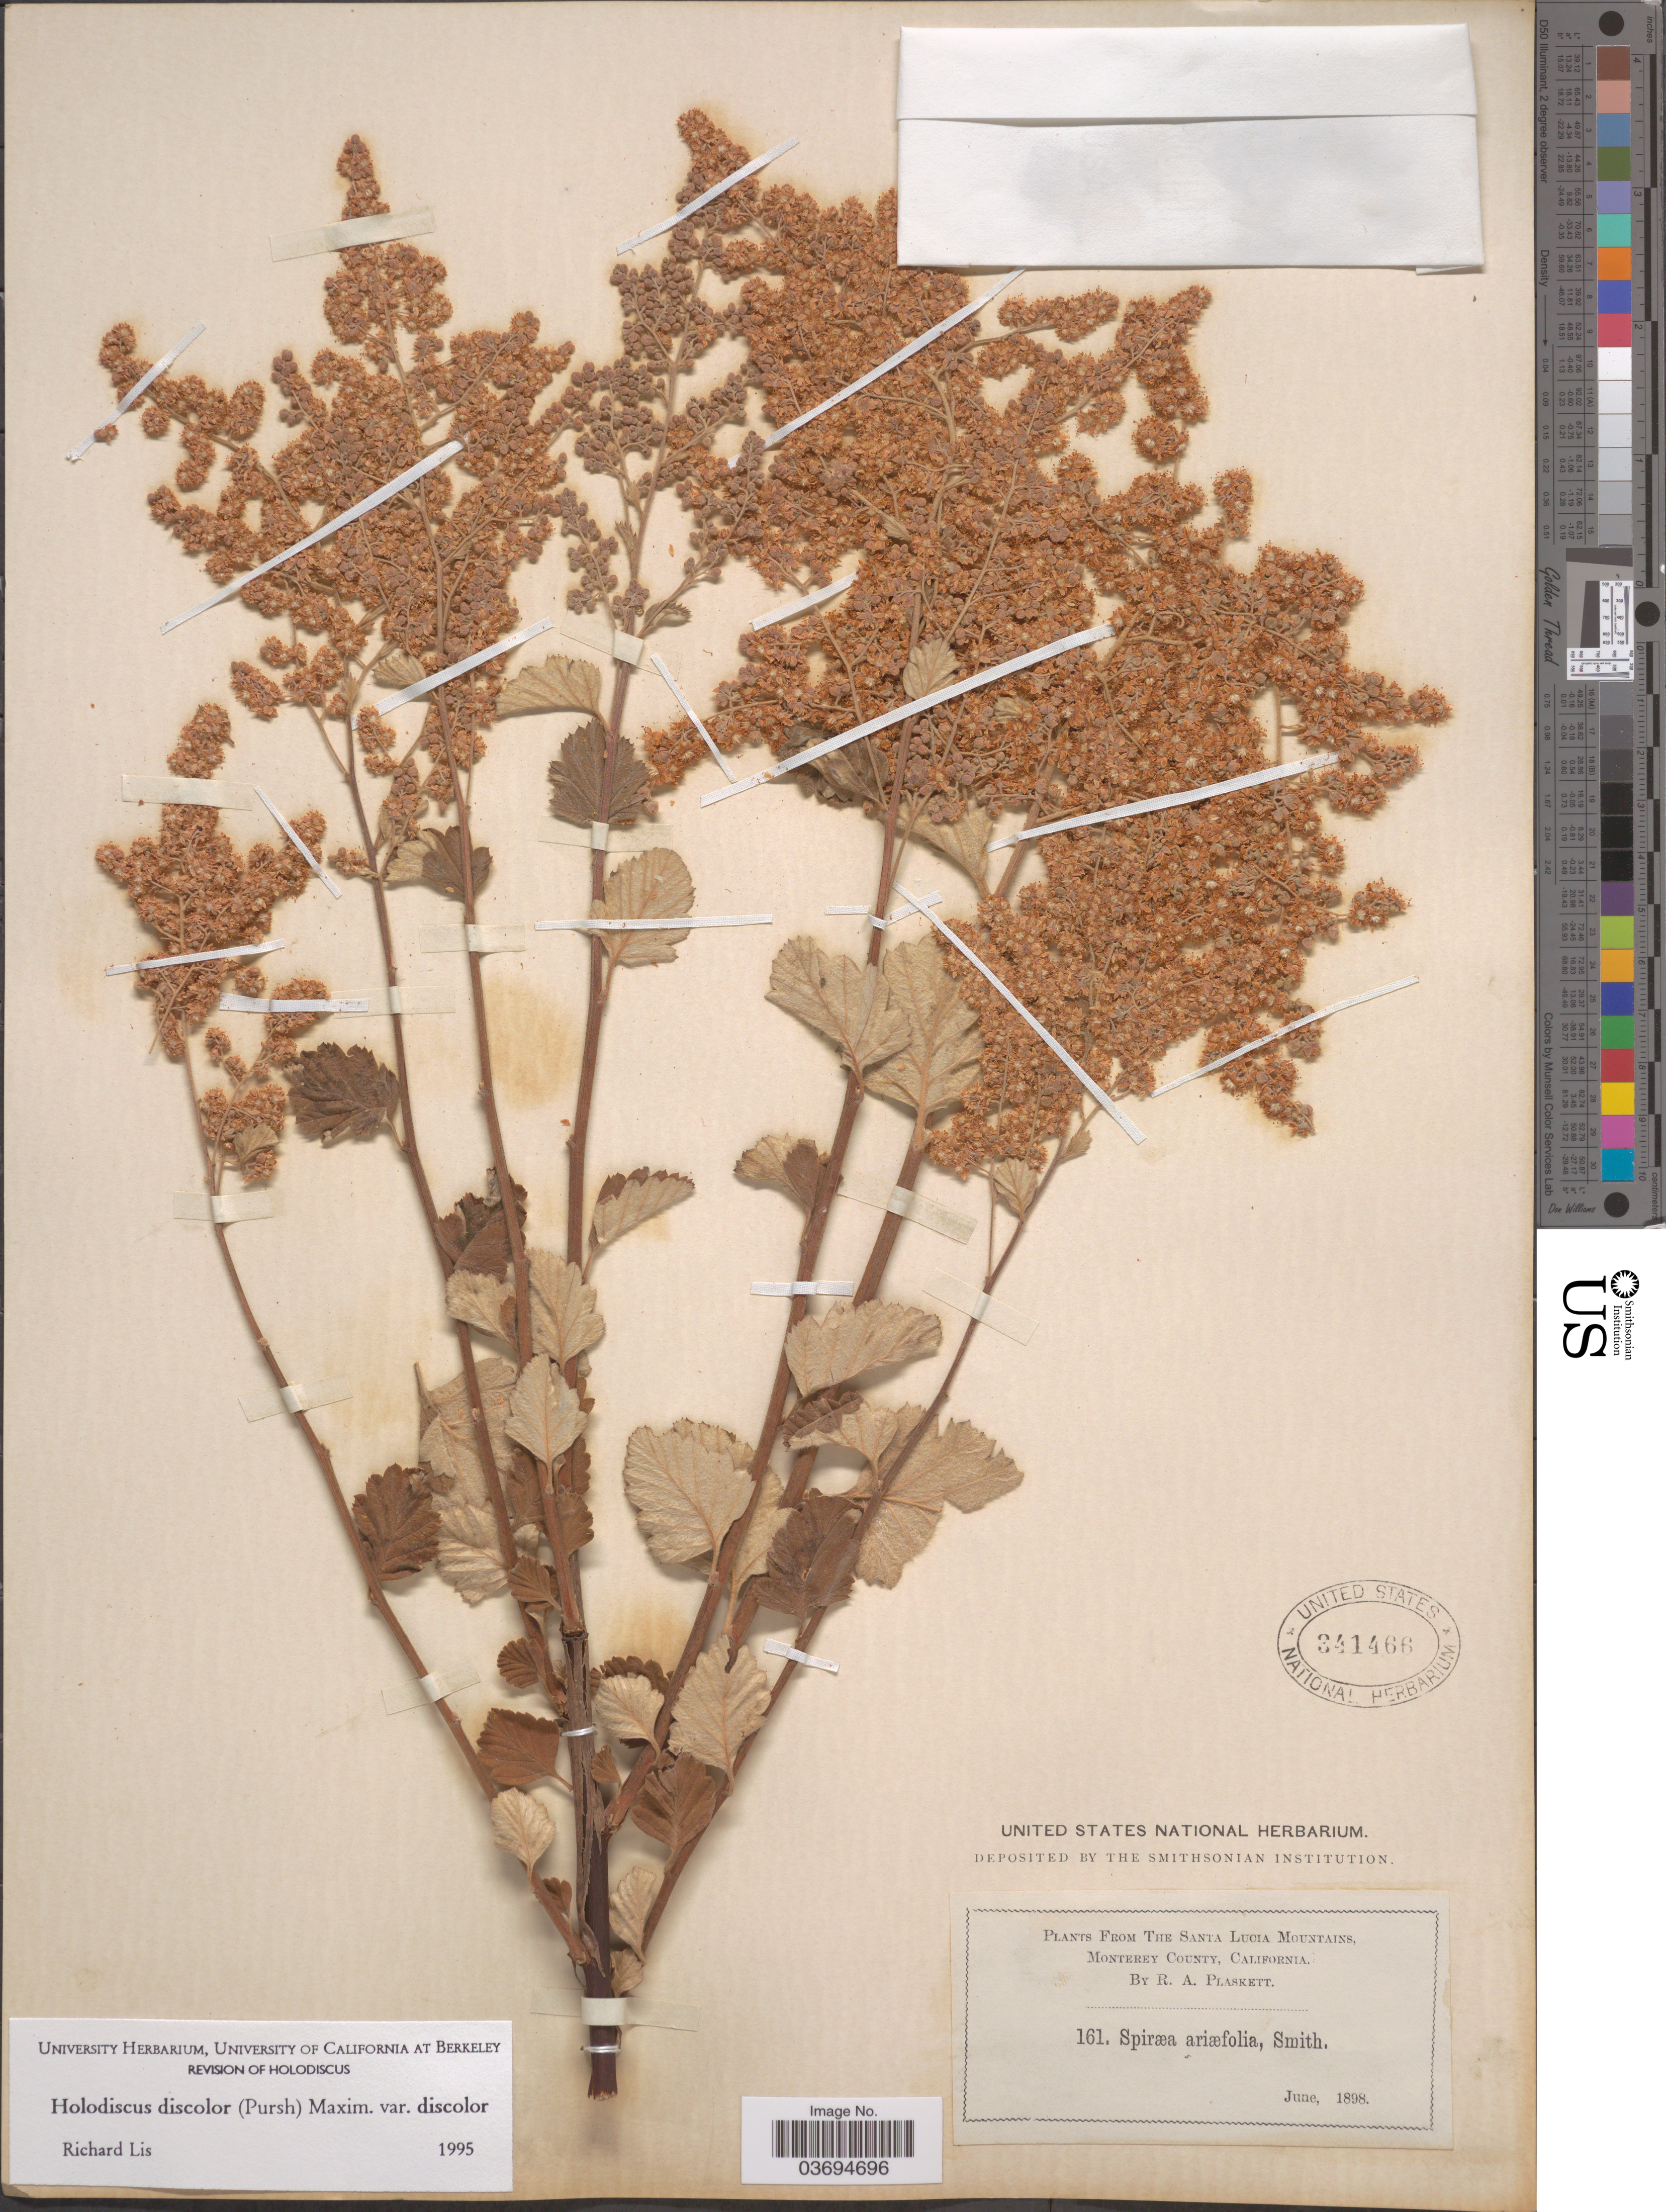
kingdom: Plantae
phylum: Tracheophyta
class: Magnoliopsida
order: Rosales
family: Rosaceae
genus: Holodiscus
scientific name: Holodiscus discolor var. discolor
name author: (Pursh) Maxim.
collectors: R. Plaskett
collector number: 161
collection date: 1898-06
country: United States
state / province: California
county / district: Monterey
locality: Santa Lucia Mountains, Monterey County.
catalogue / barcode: US 341466